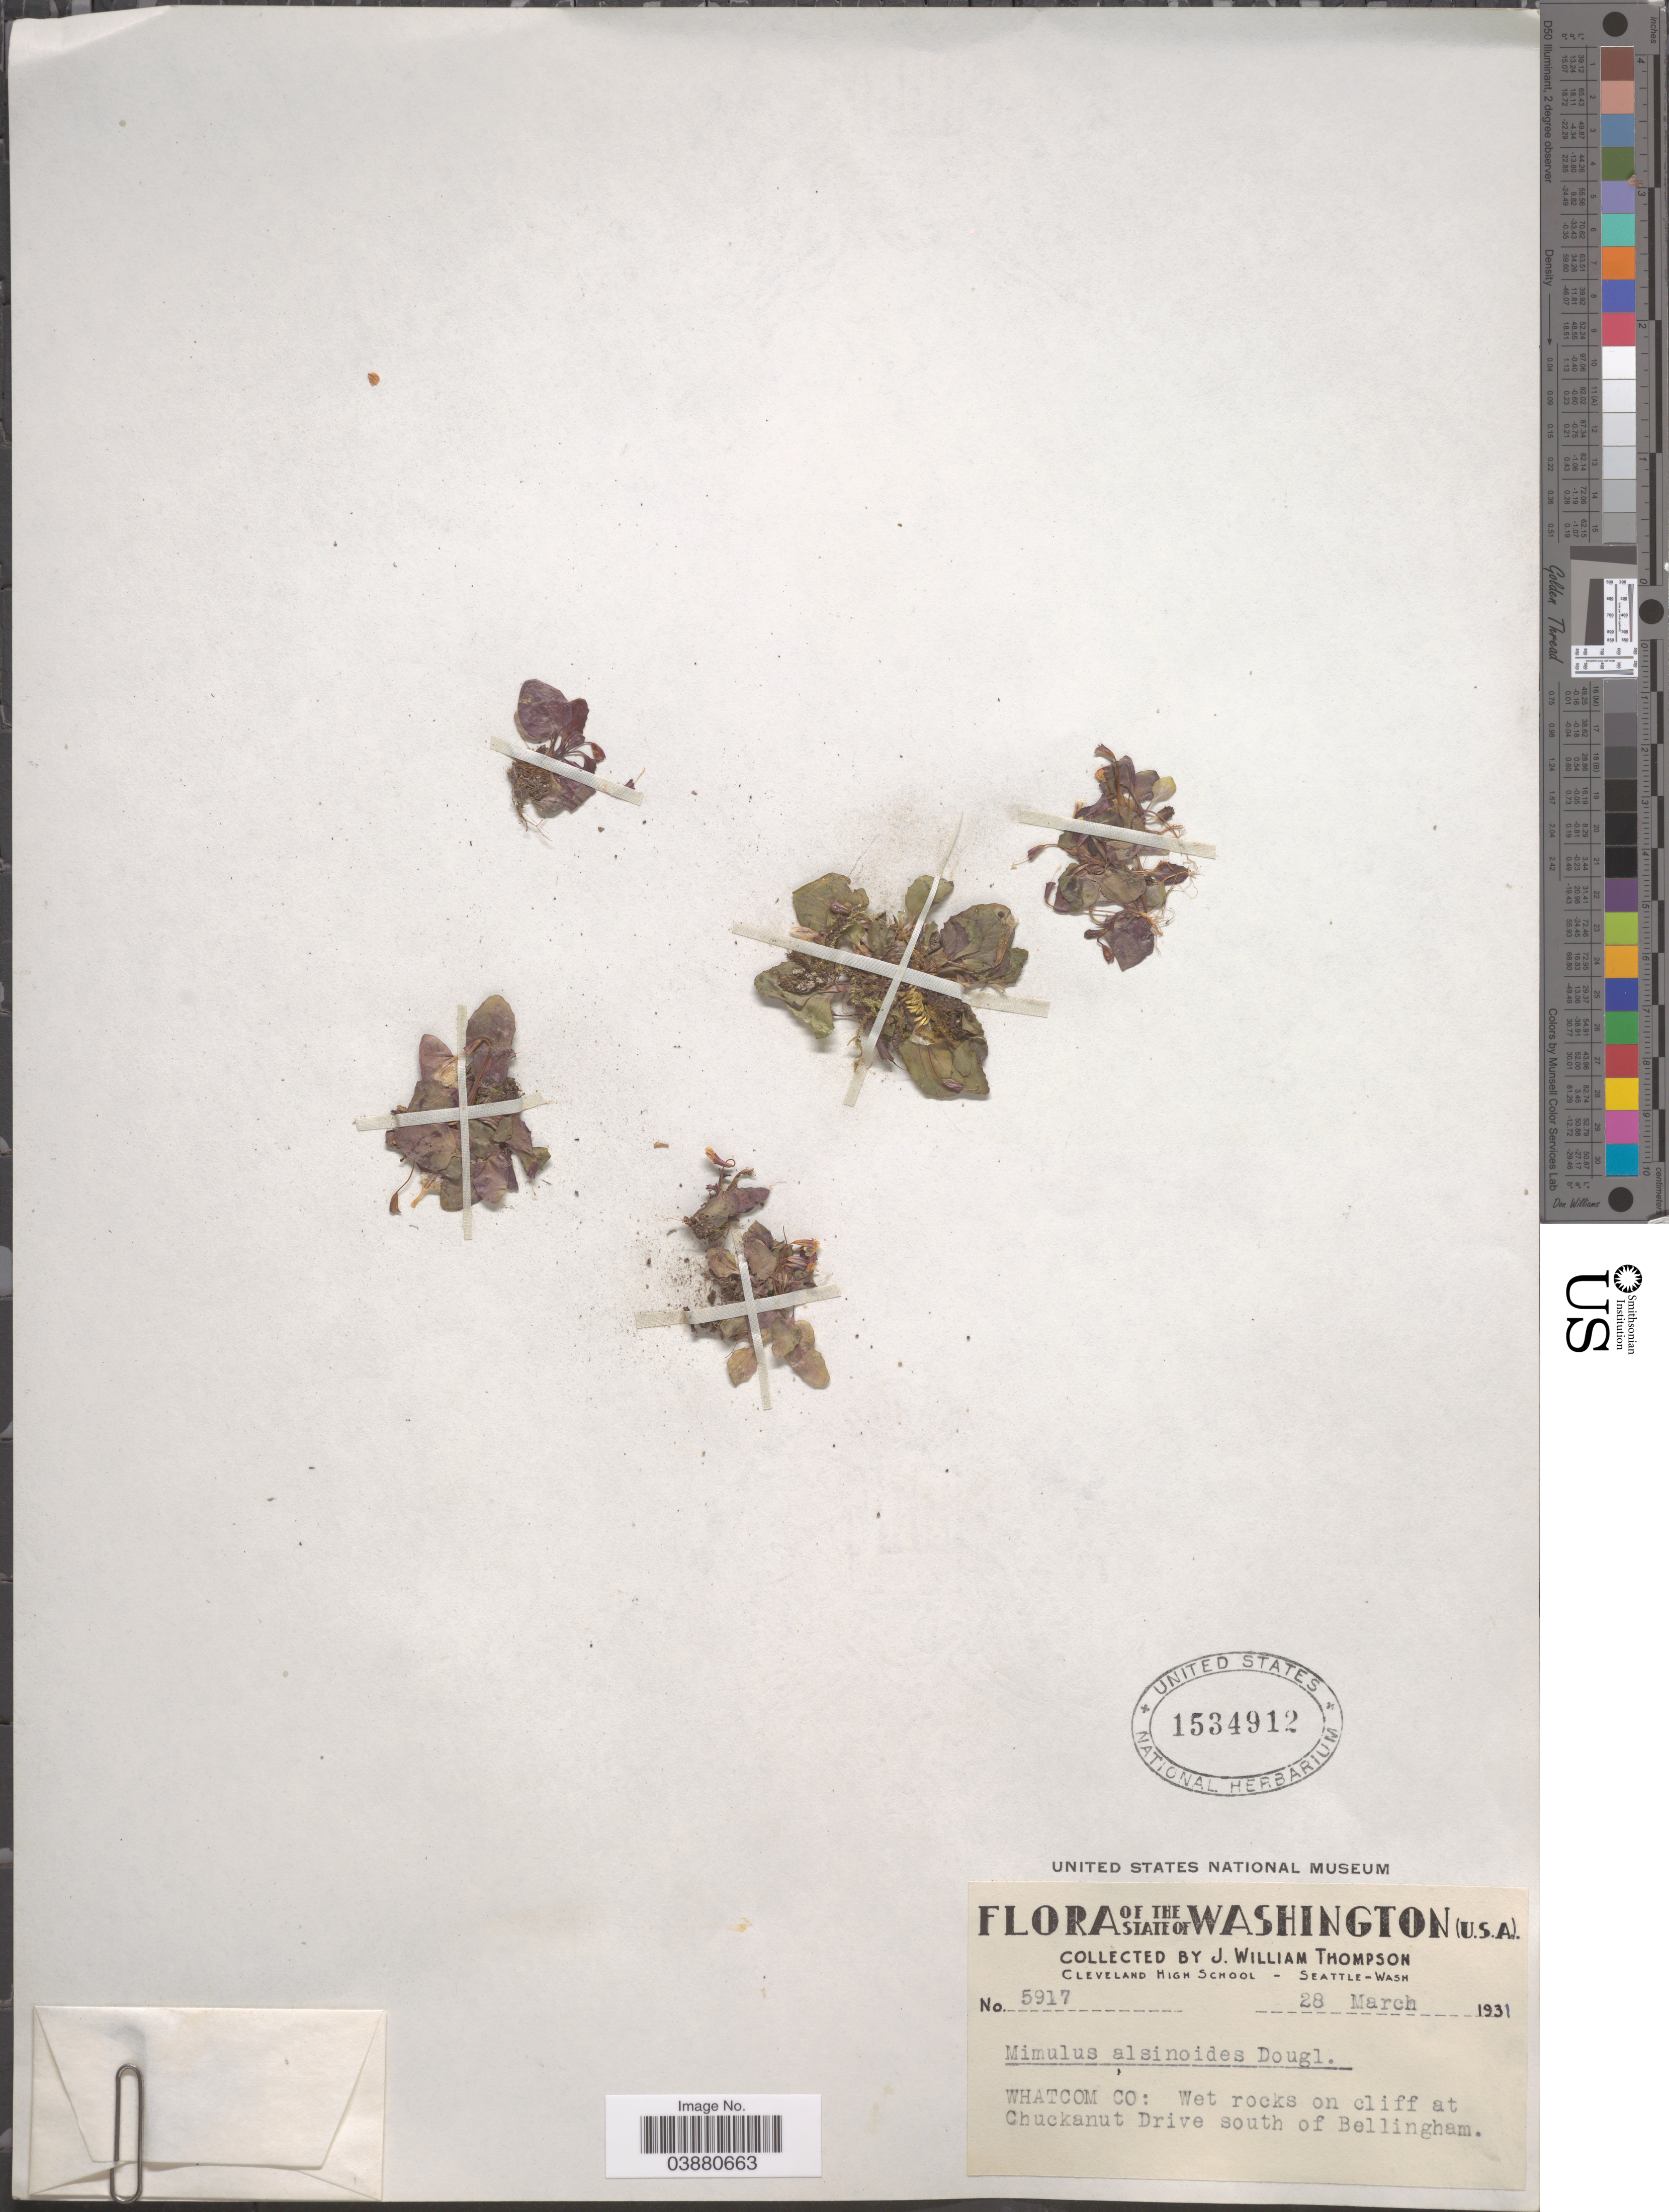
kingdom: Plantae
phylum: Tracheophyta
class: Magnoliopsida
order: Lamiales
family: Phrymaceae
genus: Mimulus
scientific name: Mimulus alsinoides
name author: Douglas ex Benth.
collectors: J. W. Thompson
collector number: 5917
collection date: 1931-03-28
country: United States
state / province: Washington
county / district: Whitman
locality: Whatcom Co: At Chuckanut Drive south of Bellingham.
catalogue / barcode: US 1534912